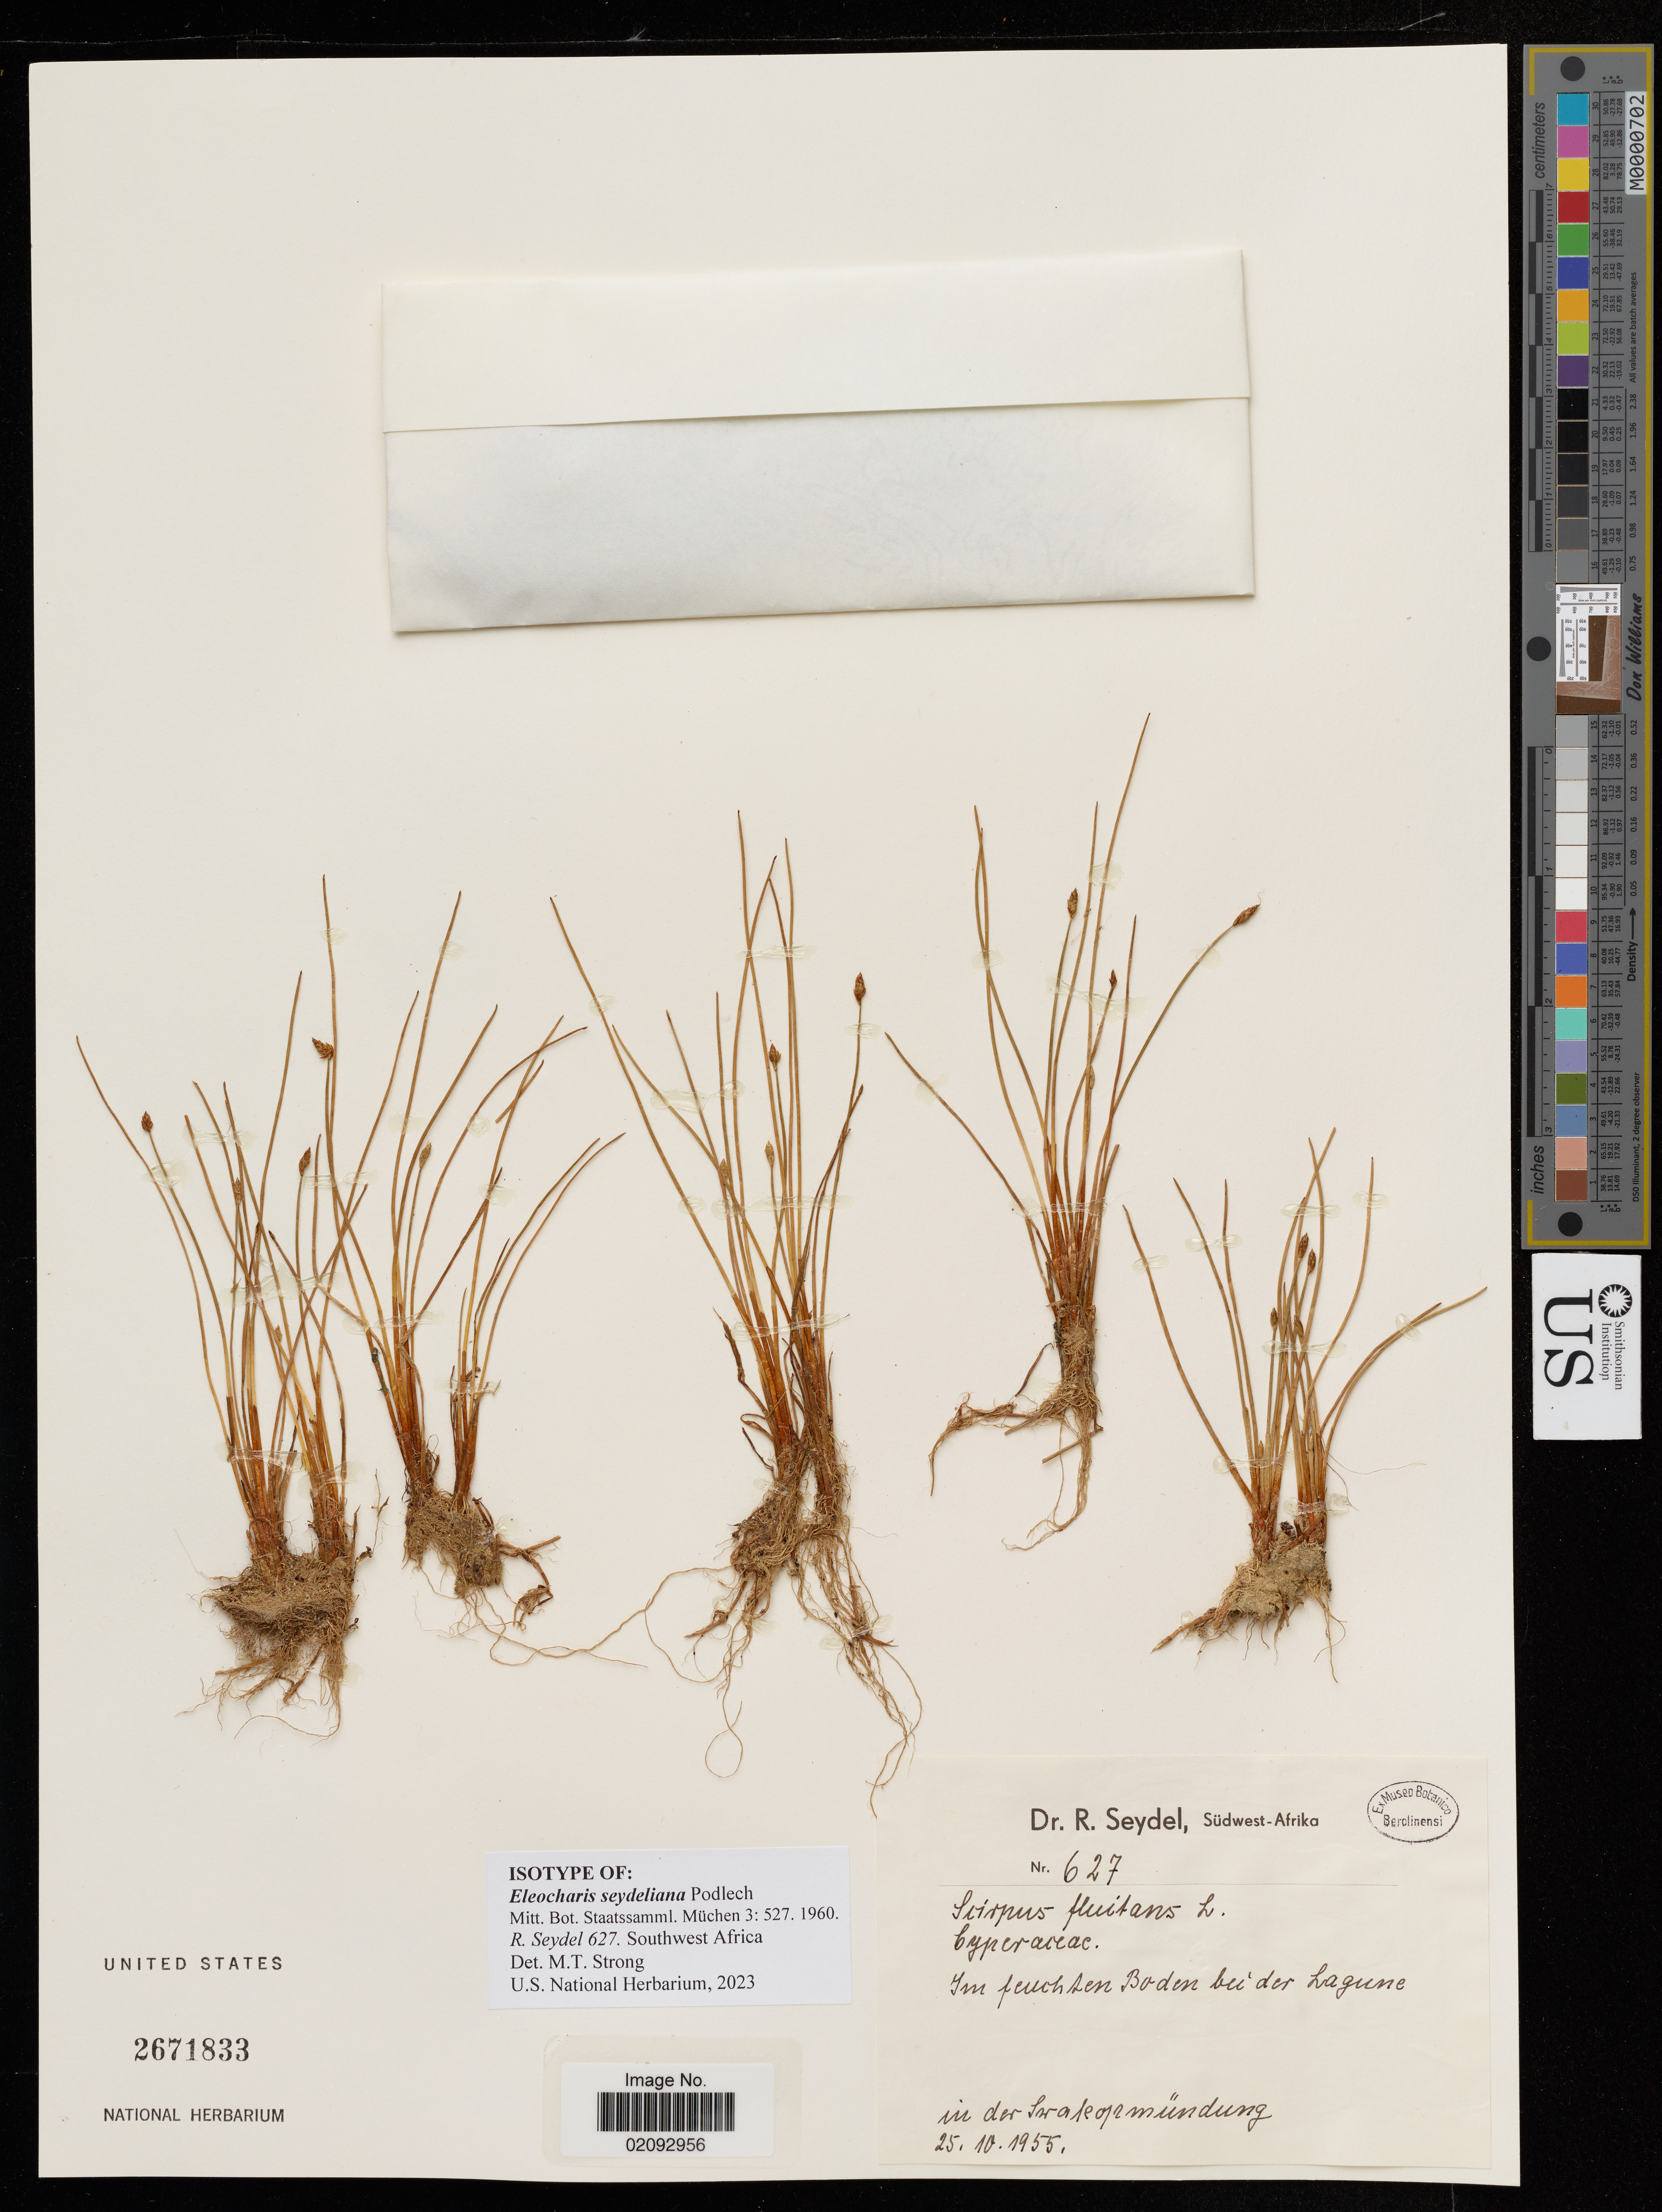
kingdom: Plantae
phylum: Tracheophyta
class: Liliopsida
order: Poales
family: Cyperaceae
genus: Eleocharis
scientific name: Eleocharis seydeliana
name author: Podlech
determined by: Strong, Mark T., (BOT), Smithsonian Institution - National Museum of Natural History (UNITED STATES)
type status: Isotype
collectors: R. Seydel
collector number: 627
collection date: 1955-10-25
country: Namibia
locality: Südwest-Afrika, Im feuchten Boden bei der Laguna, in der Swakopmündung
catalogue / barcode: US 2671833